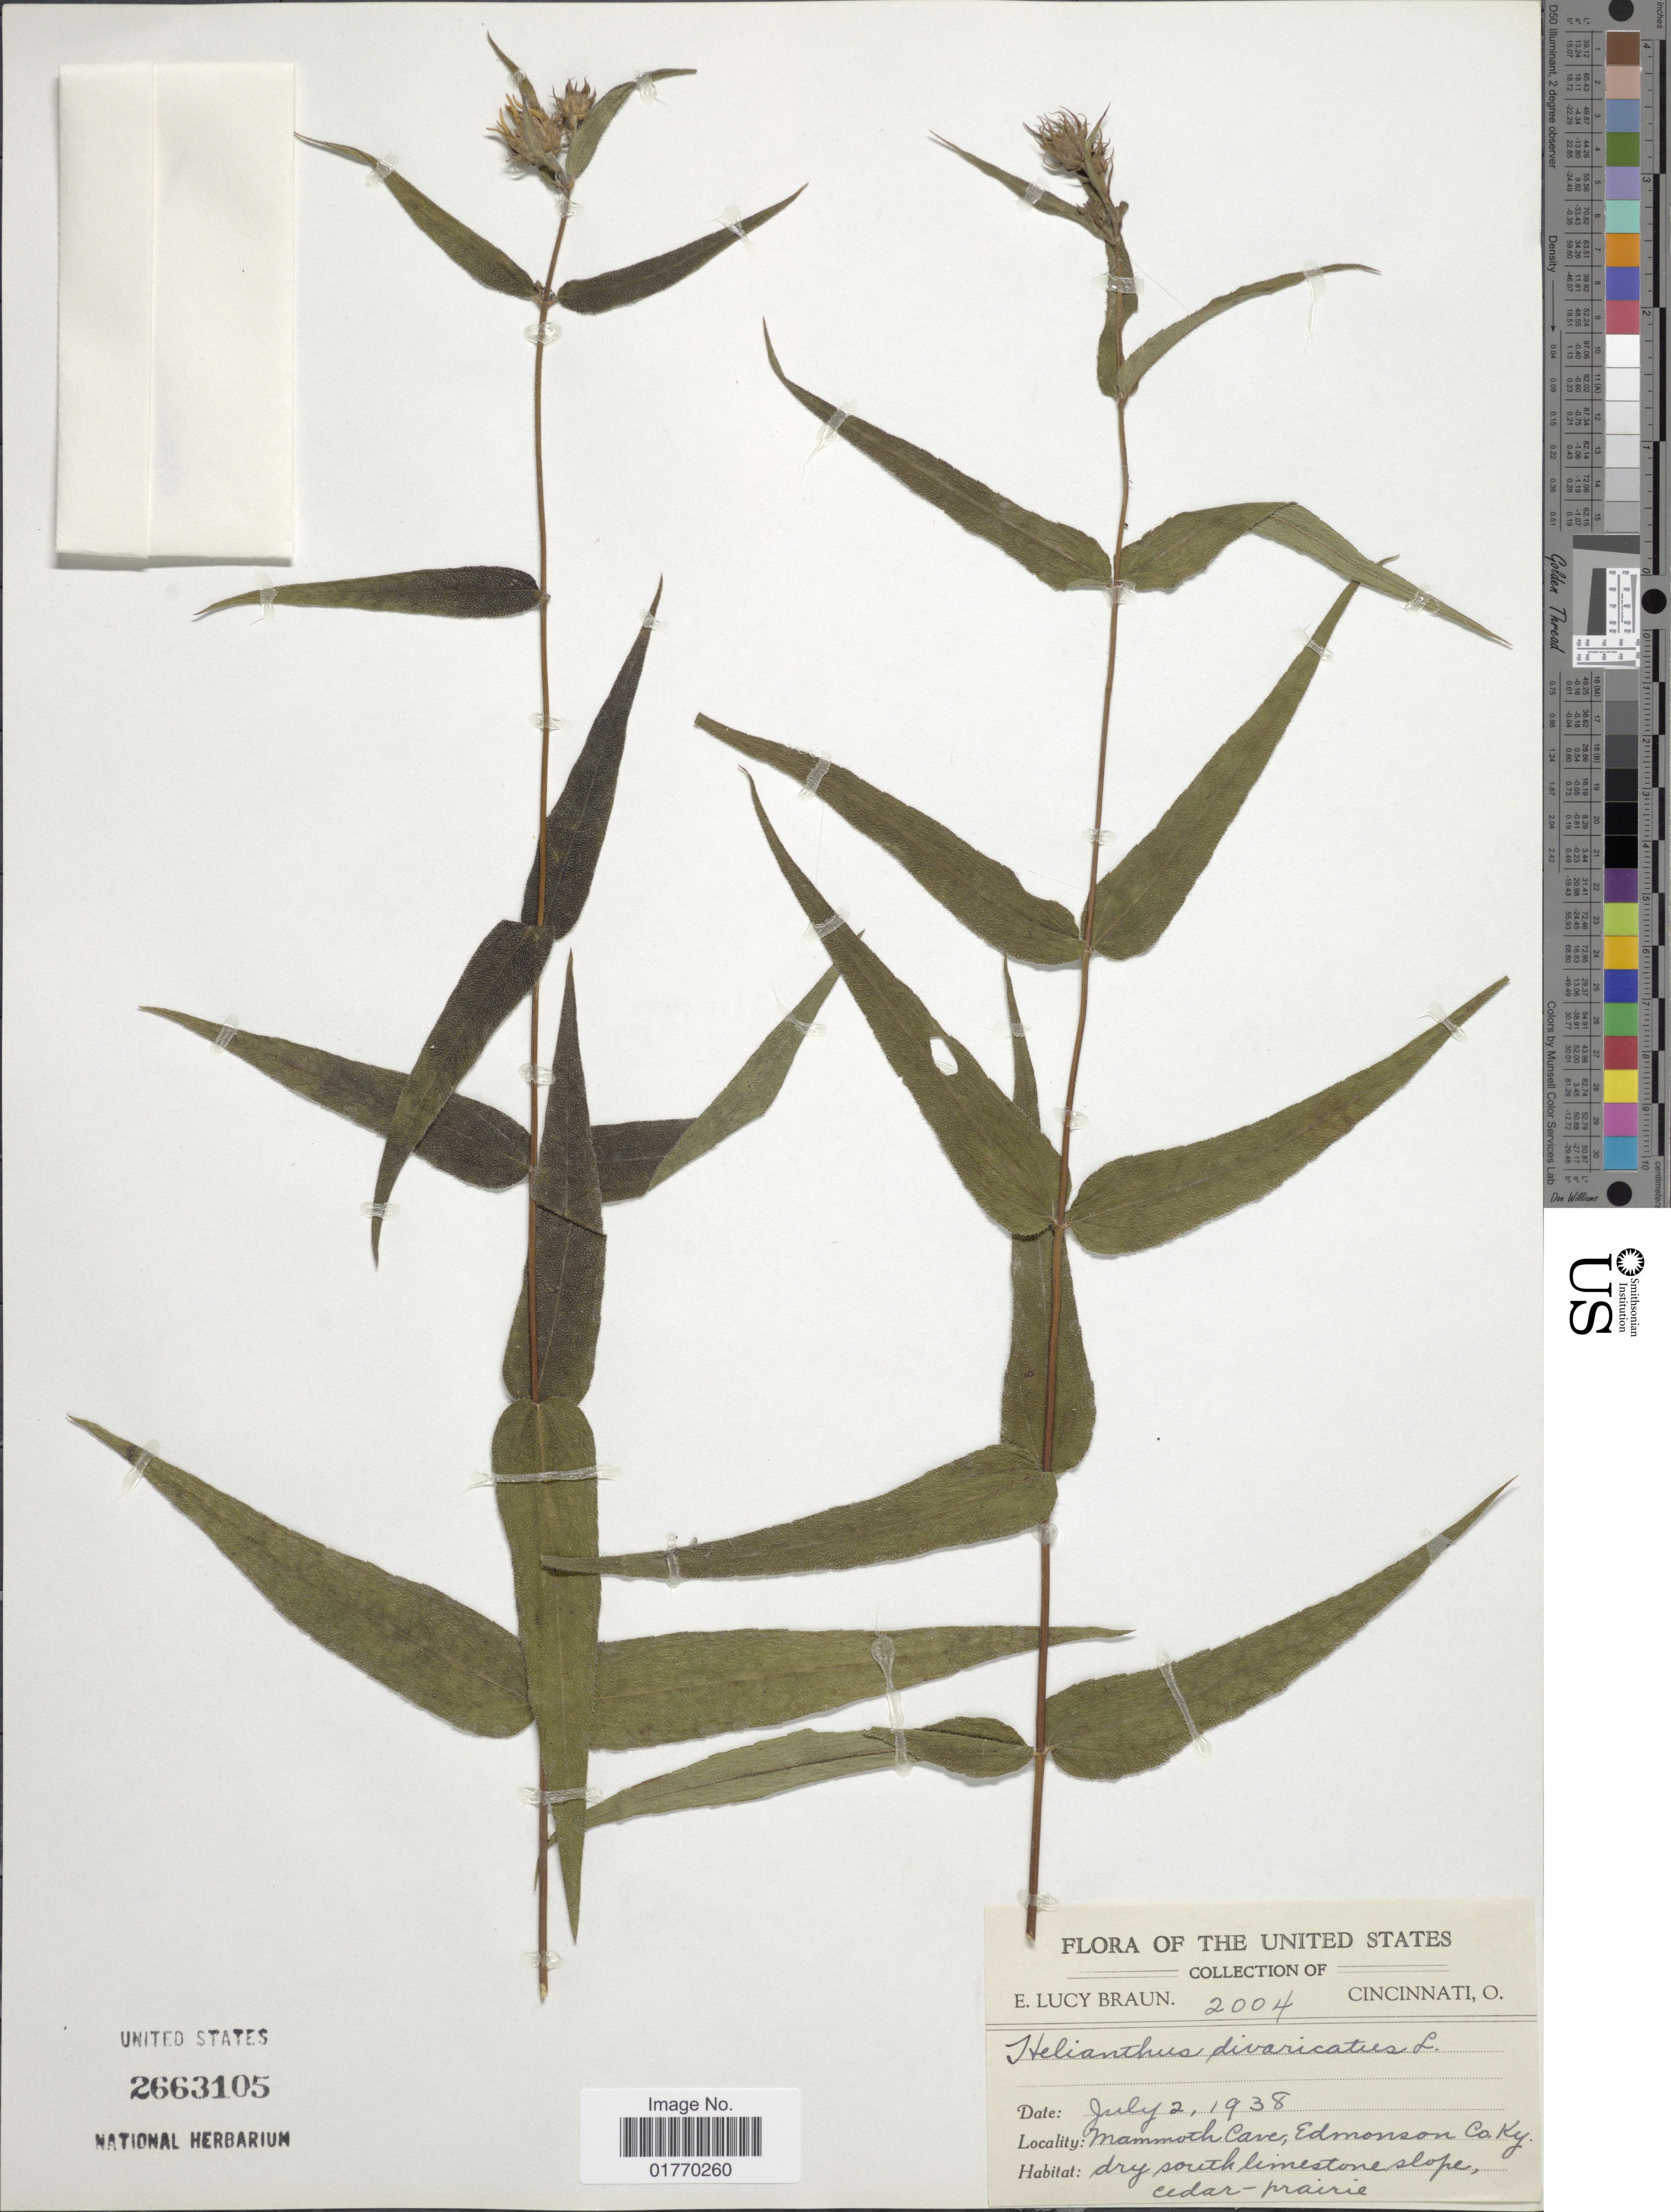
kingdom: Plantae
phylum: Tracheophyta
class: Magnoliopsida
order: Asterales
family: Asteraceae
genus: Helianthus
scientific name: Helianthus divaricatus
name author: L.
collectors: E. L. Braun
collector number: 2004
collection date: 1938-07-02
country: United States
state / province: Kentucky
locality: Mammoth Cave, Edmonson Co. Ky.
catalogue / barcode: US 2663105